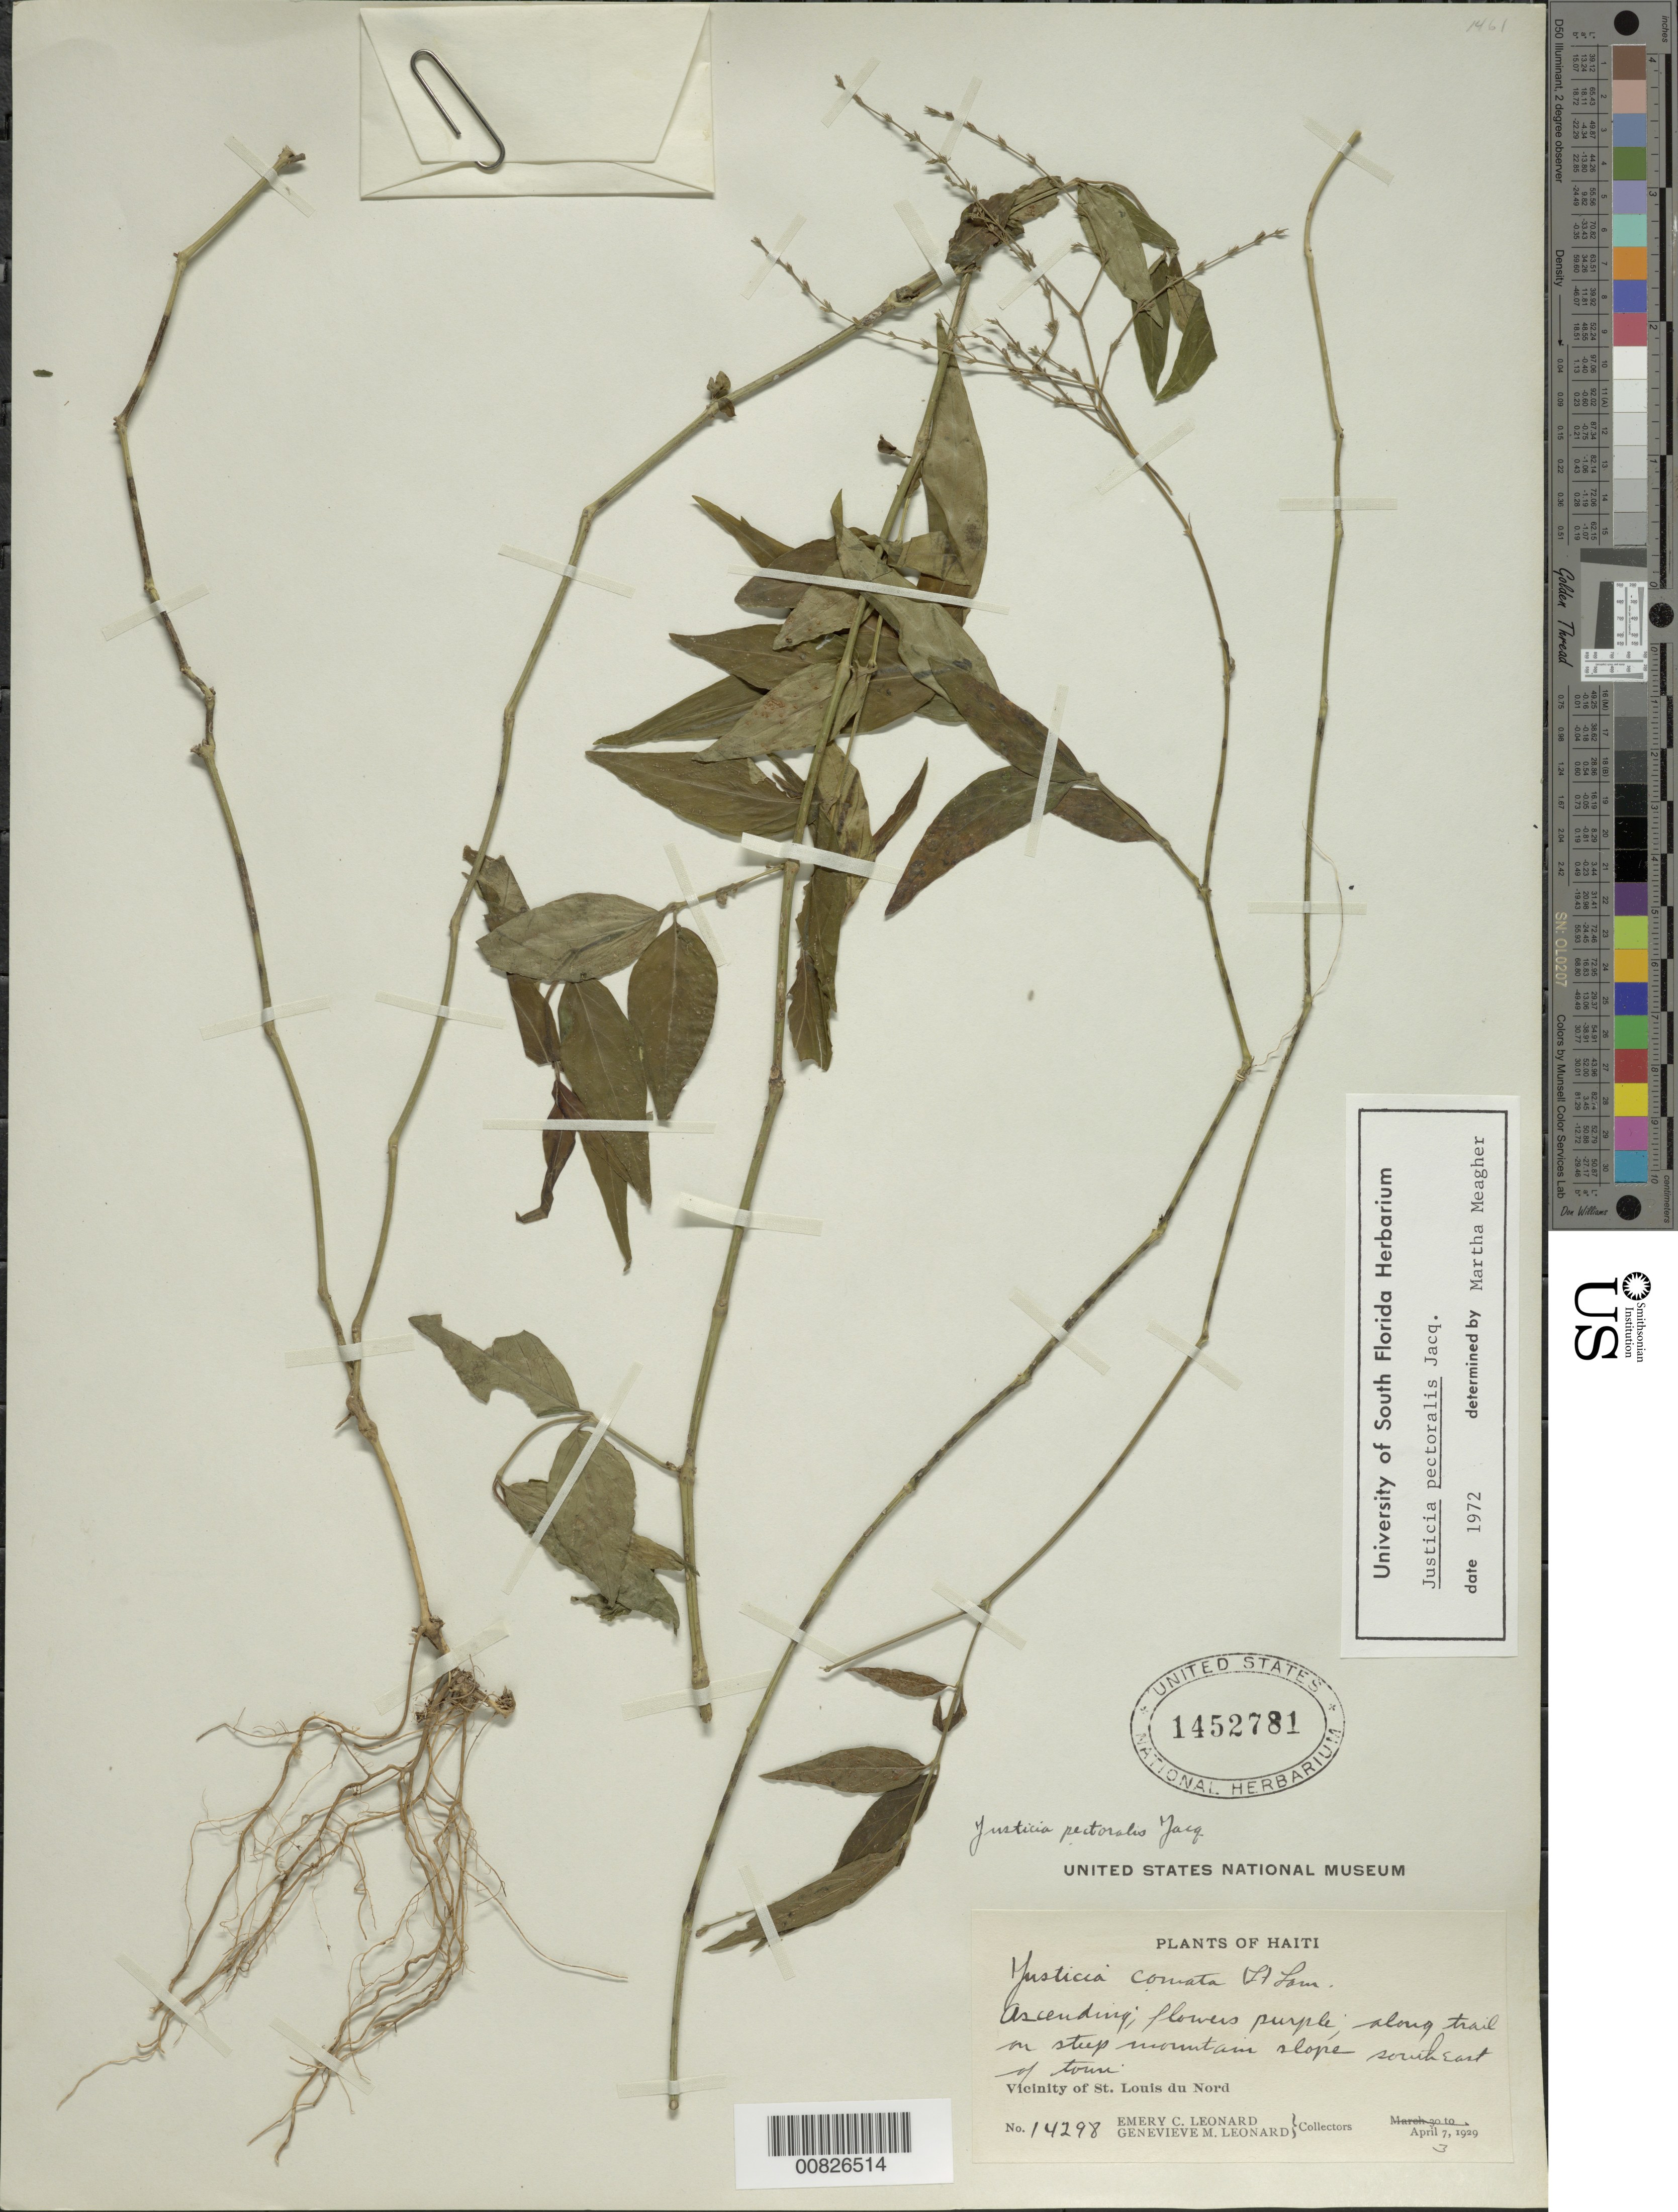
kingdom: Plantae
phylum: Tracheophyta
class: Magnoliopsida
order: Lamiales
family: Acanthaceae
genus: Justicia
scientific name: Justicia pectoralis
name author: Jacq.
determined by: Meagher, M.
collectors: E. C. Leonard & G. M. Leonard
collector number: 14298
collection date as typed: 03 Apr 1929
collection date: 1929-04-03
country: Haiti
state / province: Nord-Ouest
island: Hispaniola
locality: Vicinity of St. Louis du Nord, SE of town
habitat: Along trail on steep mounatin slope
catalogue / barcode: US 1452781